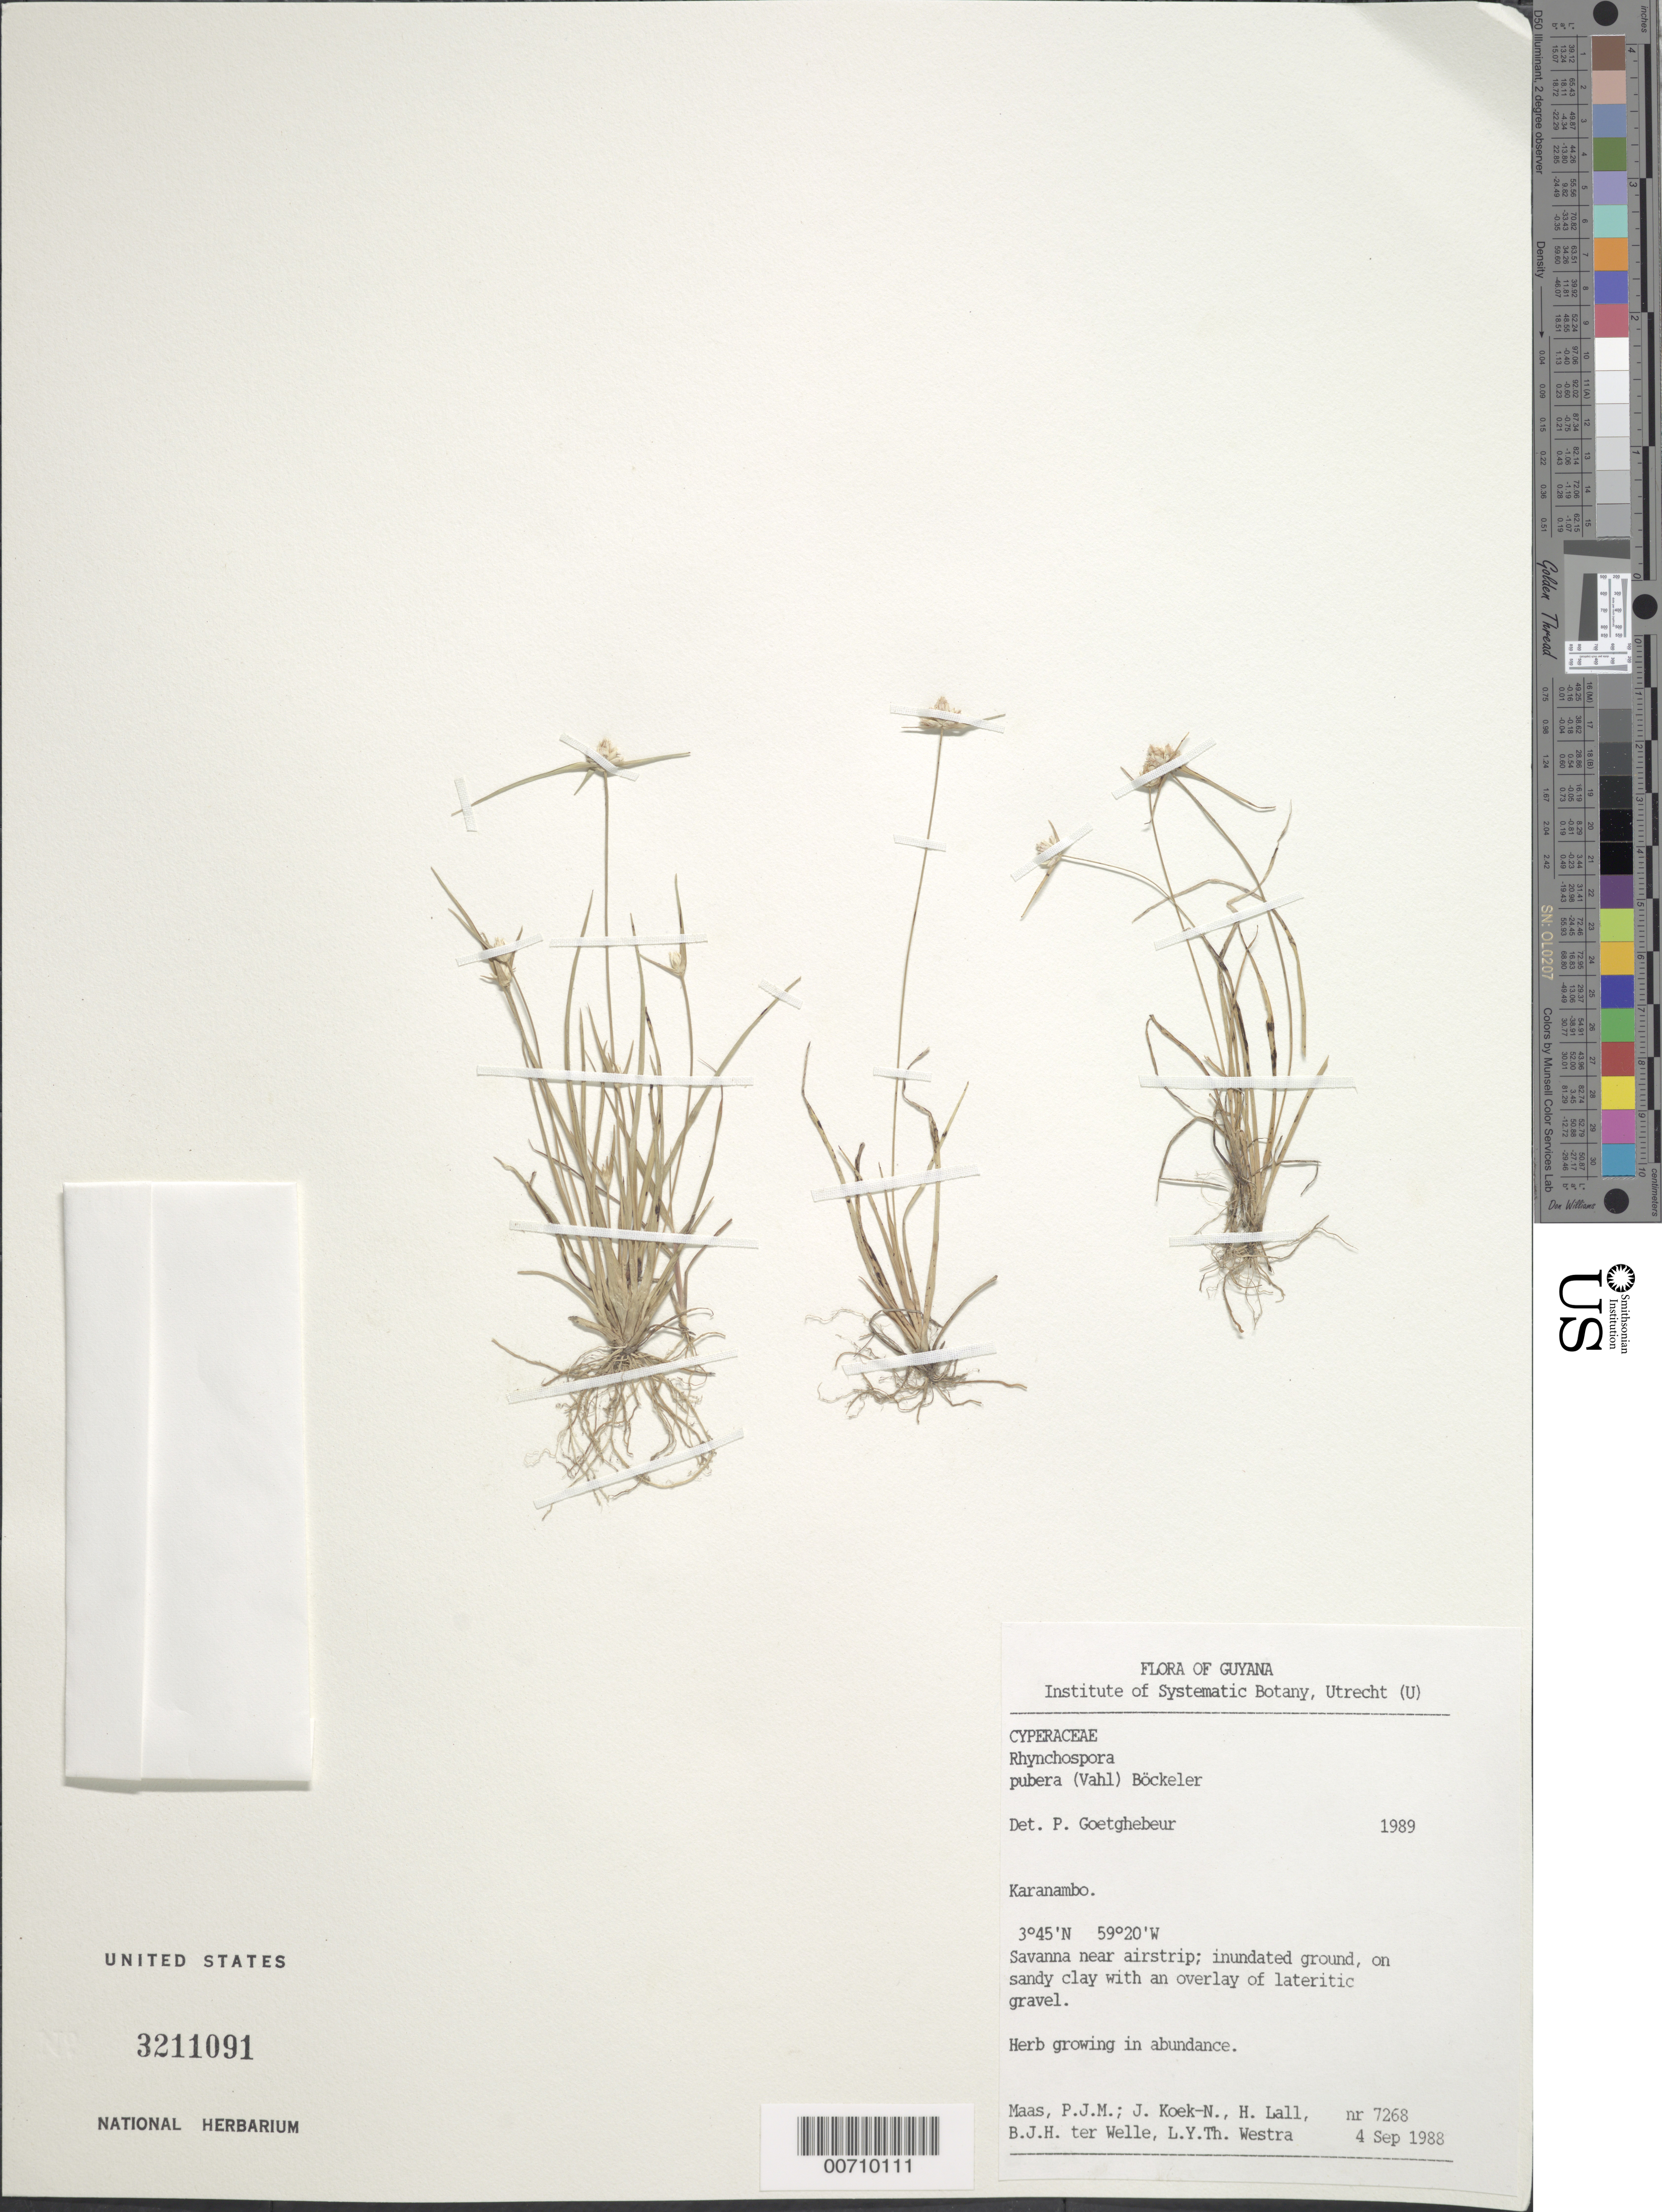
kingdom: Plantae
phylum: Tracheophyta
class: Liliopsida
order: Poales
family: Cyperaceae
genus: Rhynchospora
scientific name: Rhynchospora pubera subsp. pubera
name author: (Vahl) Boeckeler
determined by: Goetghebeur, P.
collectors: P. Maas, J. Koek-Noorman, H. Lall, B. Welle & L. Y. T. Westra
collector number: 7268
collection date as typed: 4-Sep-88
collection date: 1988-09-04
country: Guyana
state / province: U. Takutu-U. Essequibo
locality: Karanambo, savanna near airstrip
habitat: Inundated ground of savanna on sandy clay with an overlay of lateritic gravel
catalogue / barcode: US 3211091